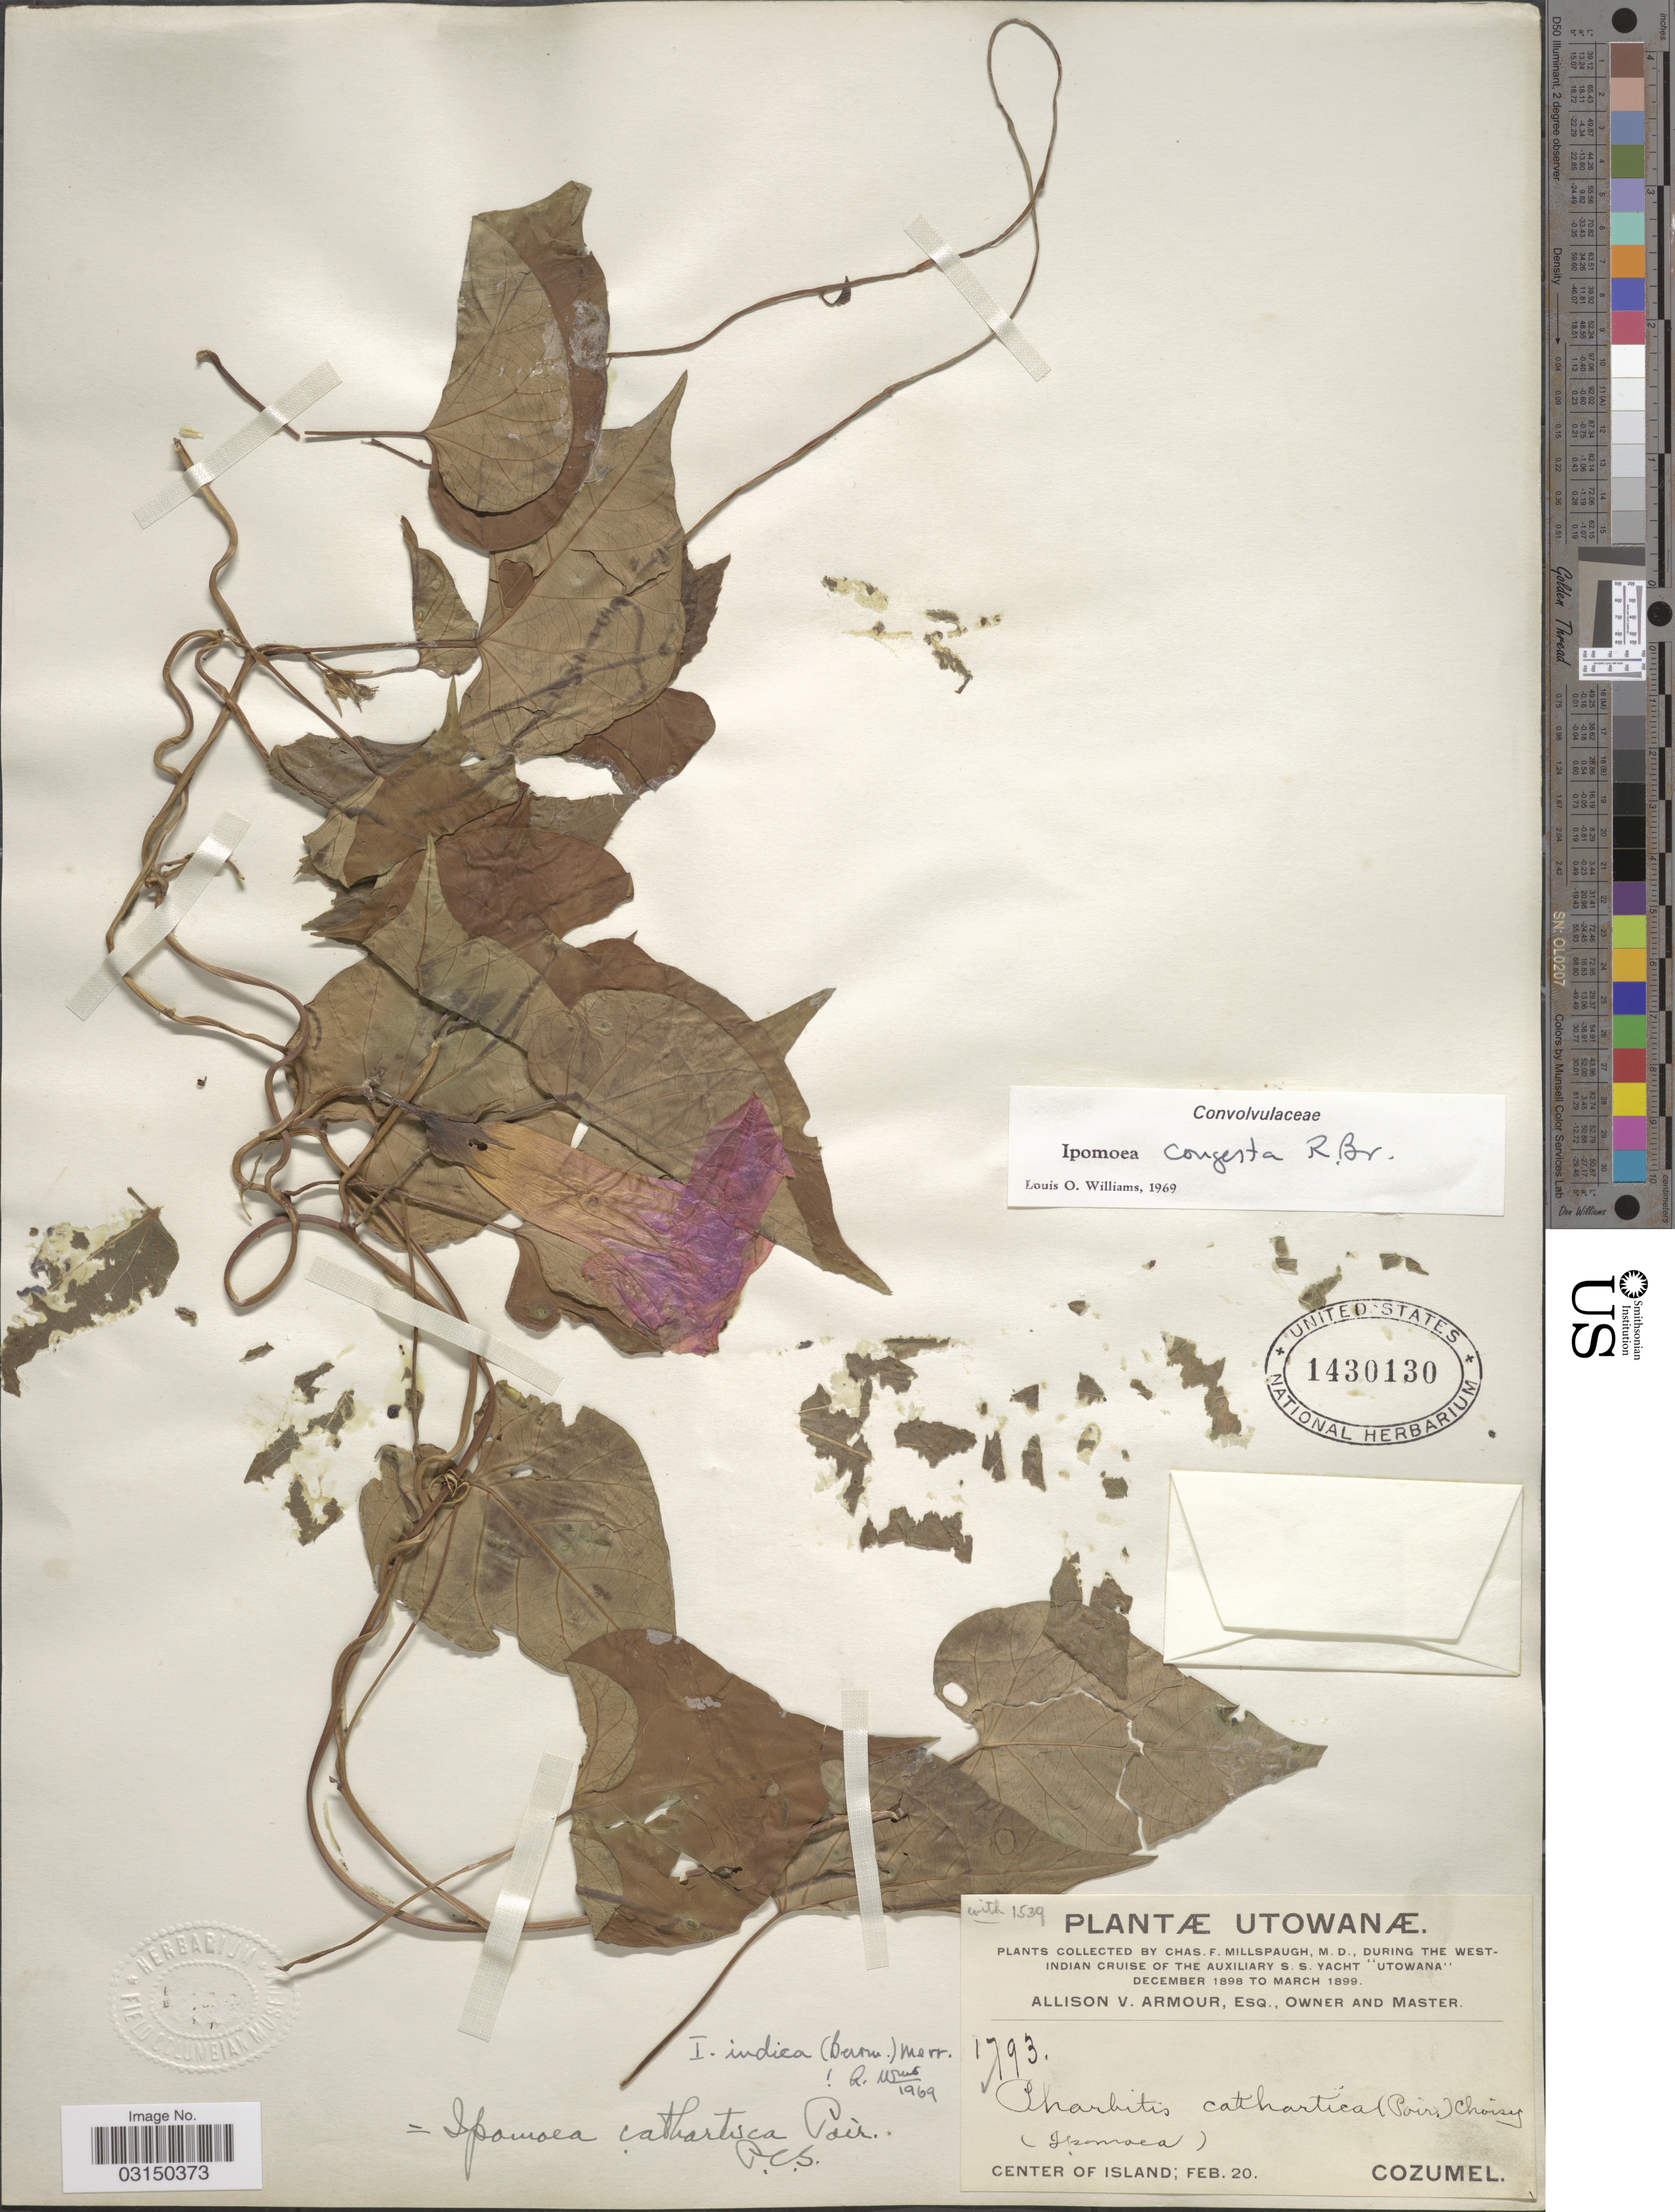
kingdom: Plantae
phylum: Tracheophyta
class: Magnoliopsida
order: Solanales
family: Convolvulaceae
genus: Ipomoea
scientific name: Ipomoea indica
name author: (Burm.) Merr.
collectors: C. F. Millspaugh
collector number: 1793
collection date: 1899-02-20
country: Mexico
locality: Utowanæ. Center of Island. Cozumel.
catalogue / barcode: US 1430130